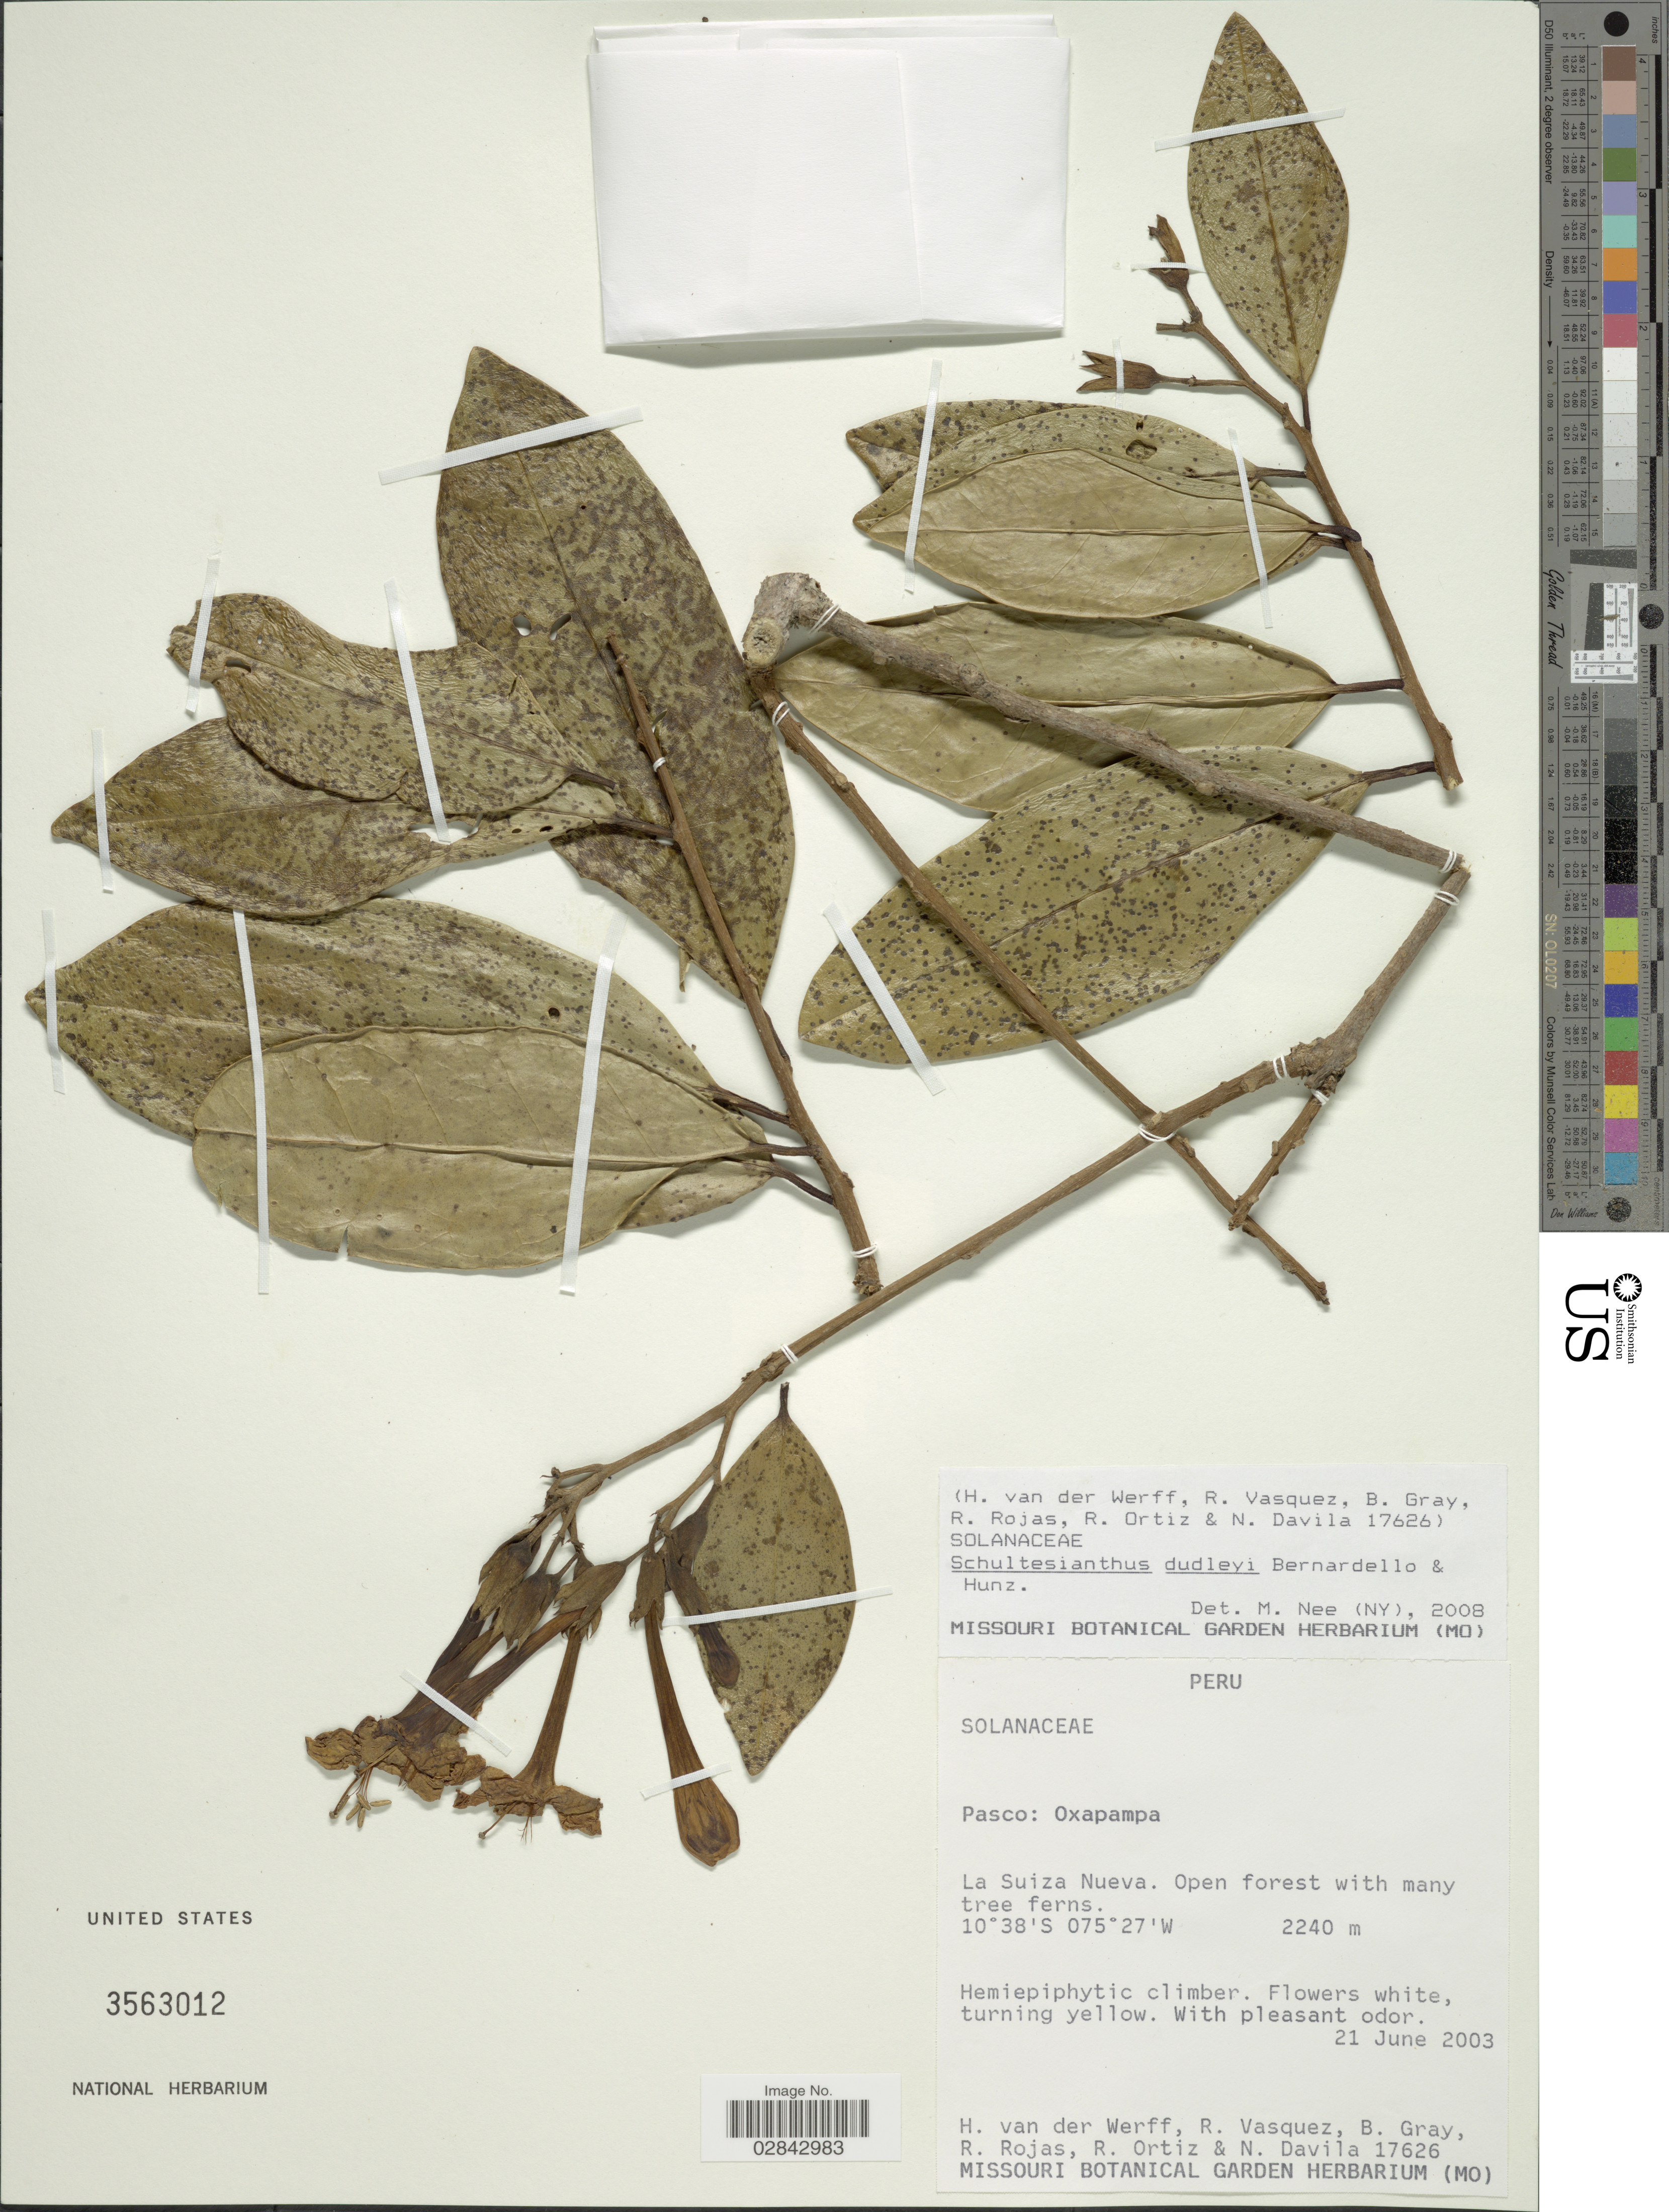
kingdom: Plantae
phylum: Tracheophyta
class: Magnoliopsida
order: Solanales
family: Solanaceae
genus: Schultesianthus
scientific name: Schultesianthus dudleyi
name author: Bernardello & Hunz.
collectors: H. van der Werff, R. Vasquez, B. Gray, R. Rojas & et al.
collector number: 17626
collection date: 2003-06-21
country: Peru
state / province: Pasco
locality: Oxapampa. La Suiza Nueva.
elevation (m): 2240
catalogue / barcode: US 3563012